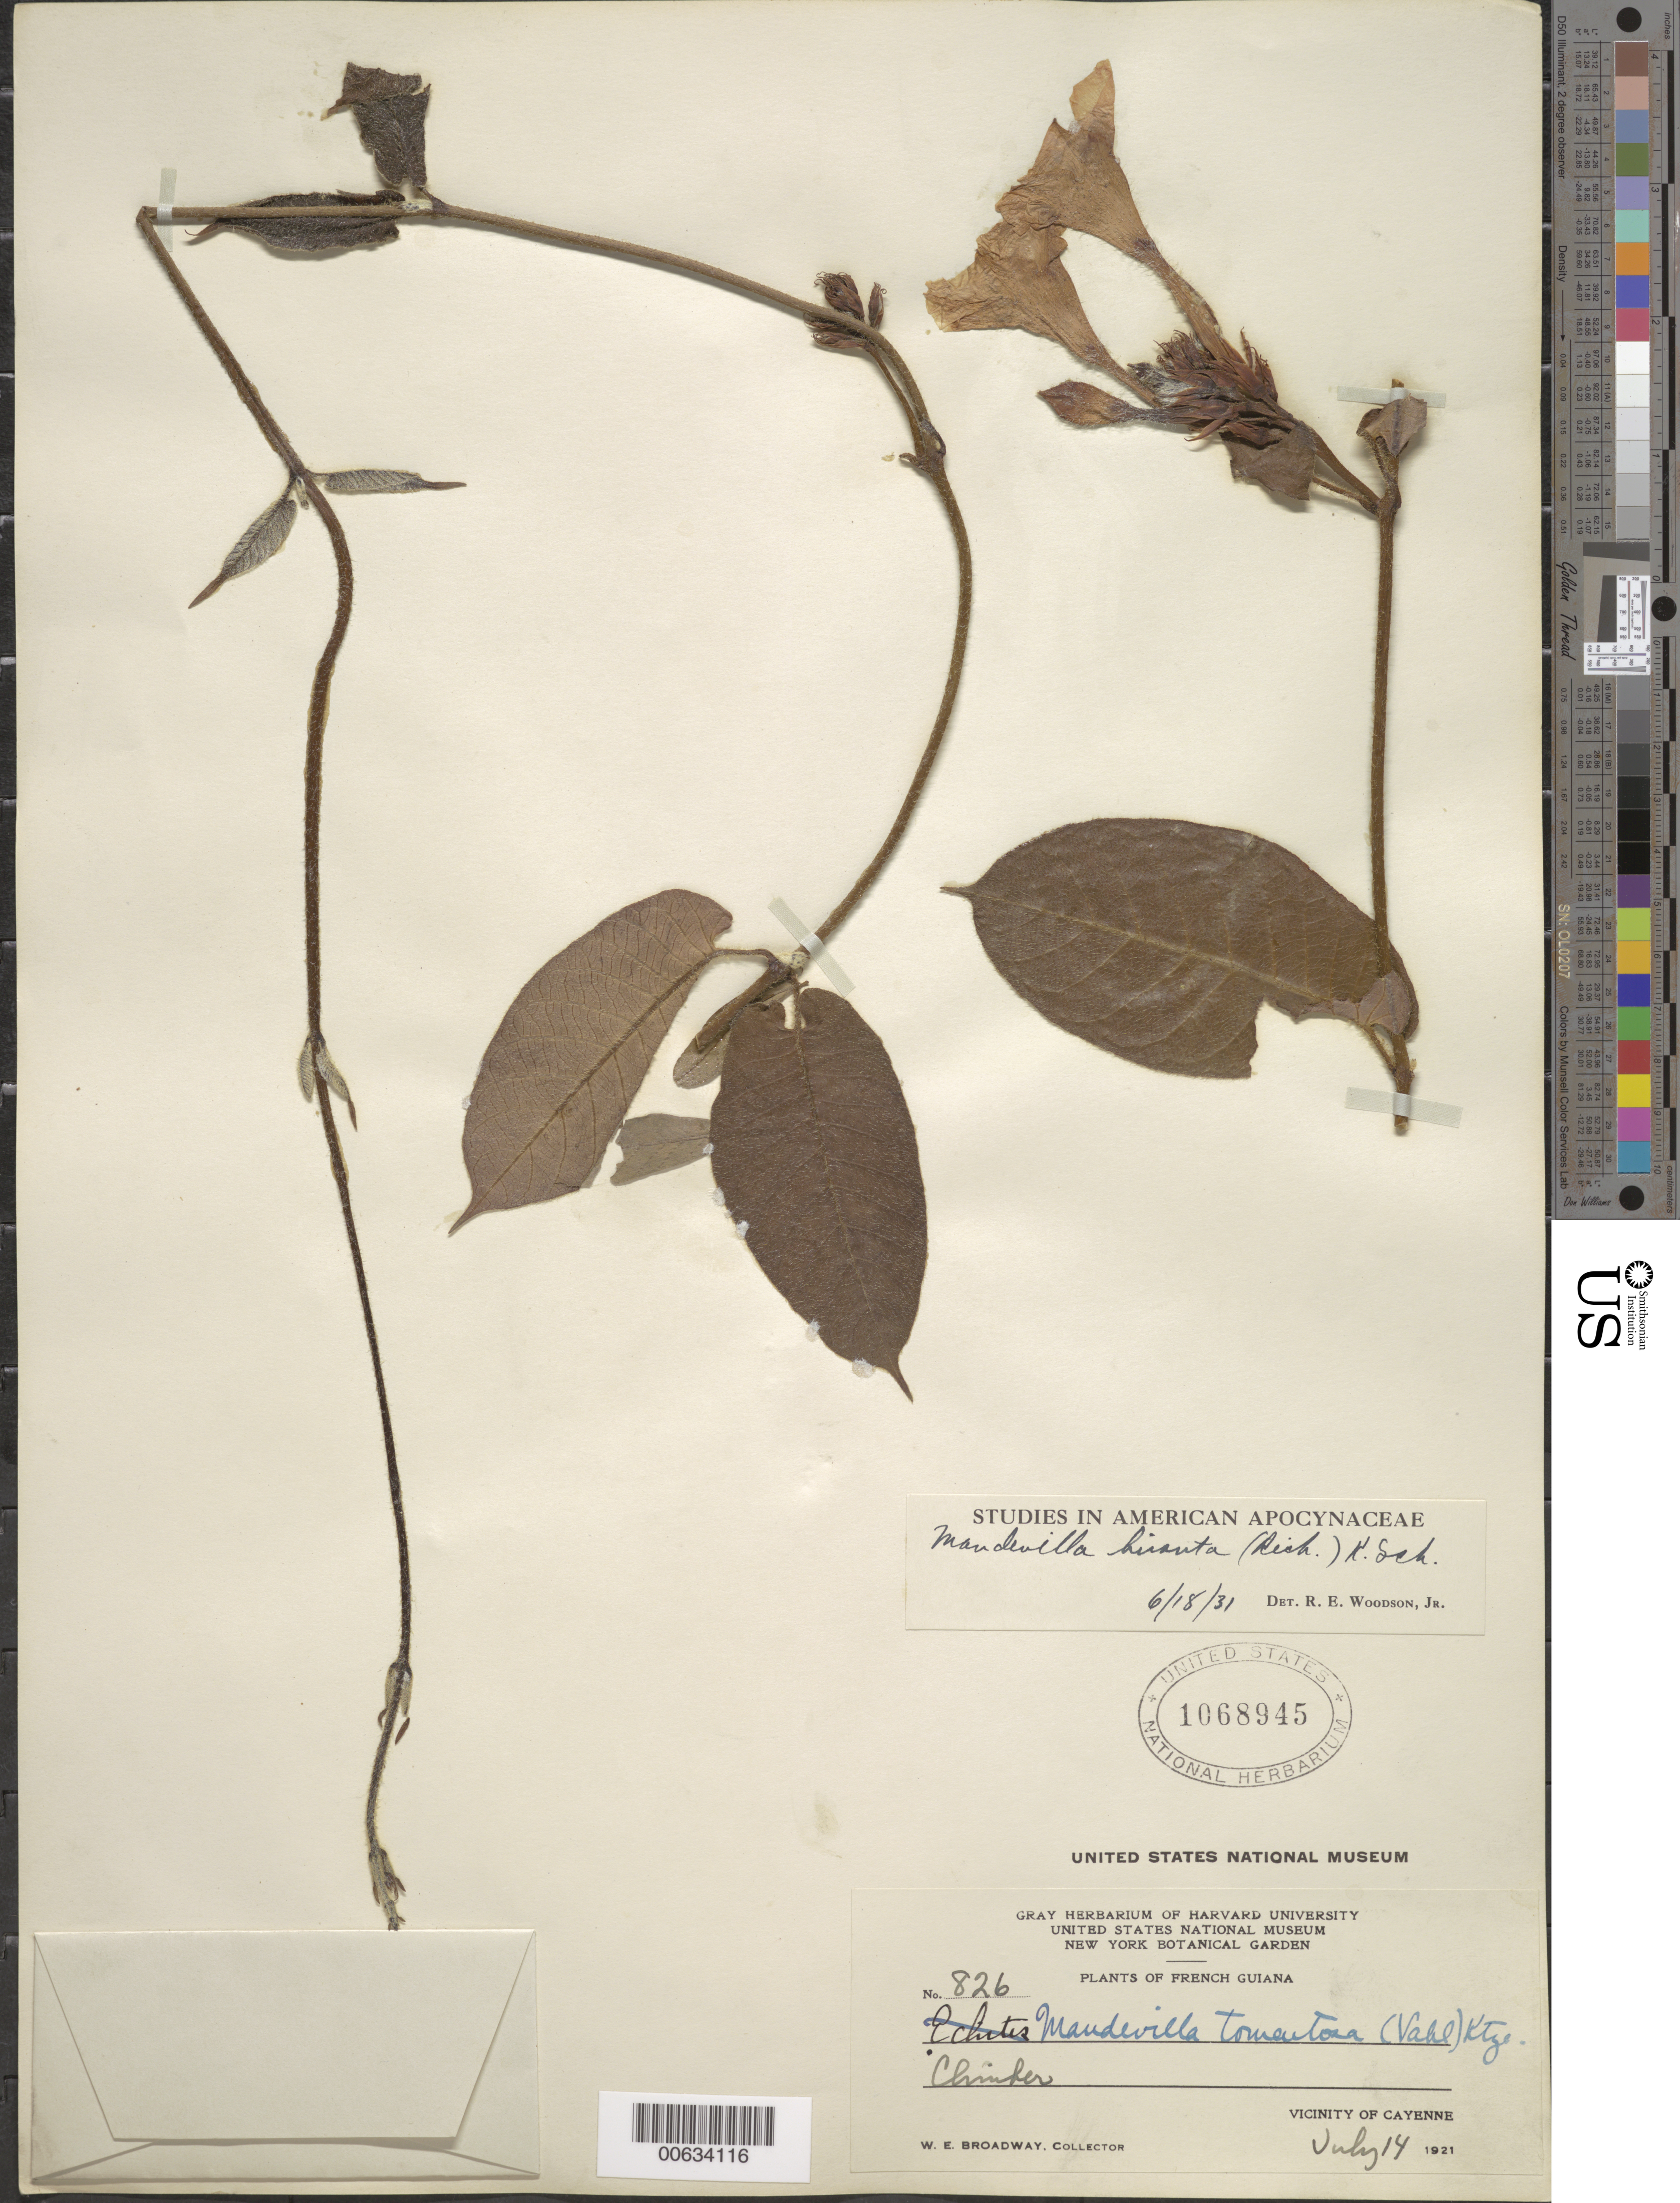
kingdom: Plantae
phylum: Tracheophyta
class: Magnoliopsida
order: Gentianales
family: Apocynaceae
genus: Mandevilla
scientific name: Mandevilla hirsuta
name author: (Rich.) K. Schum.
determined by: Woodson, R. E., Jr.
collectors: W. E. Broadway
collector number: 826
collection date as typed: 14-Jul-21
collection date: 1921-07-14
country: French Guiana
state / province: Cayenne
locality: Cayenne, vic.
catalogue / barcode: US 1068945